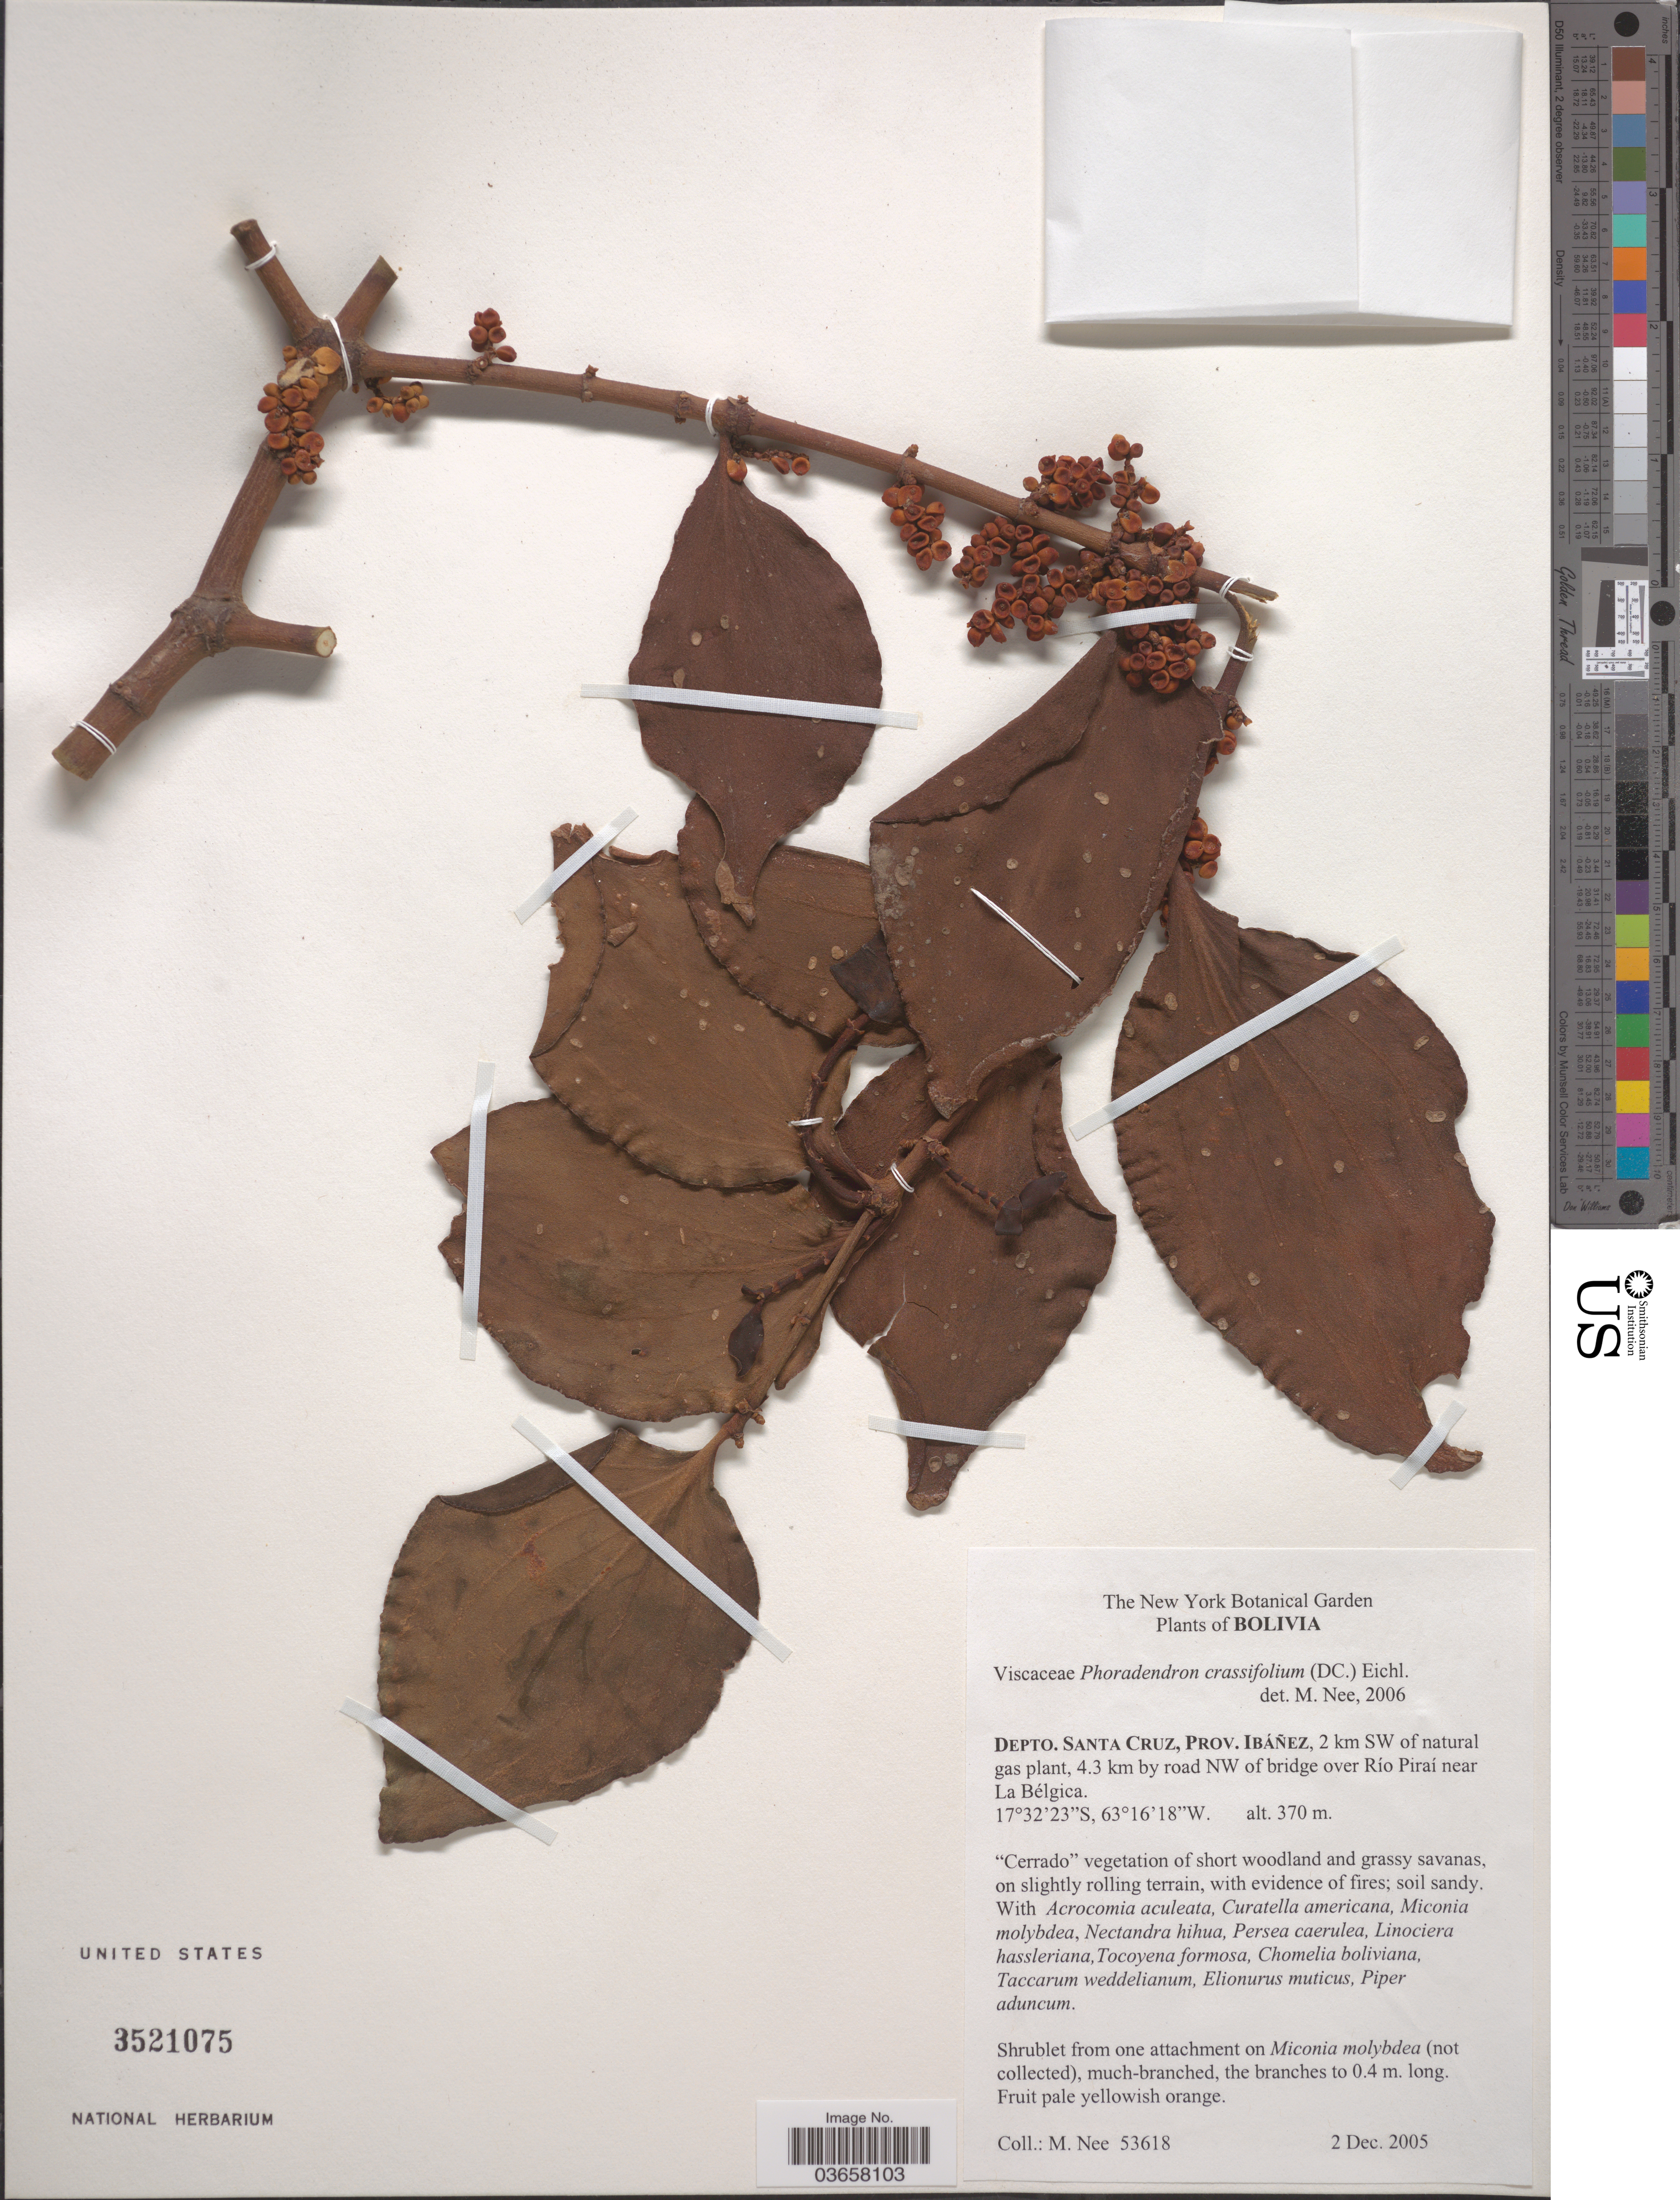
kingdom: Plantae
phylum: Tracheophyta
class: Magnoliopsida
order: Santalales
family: Viscaceae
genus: Phoradendron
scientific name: Phoradendron crassifolium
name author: (Pohl ex DC.) Eichler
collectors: M. Nee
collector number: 53618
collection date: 2005-12-02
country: Bolivia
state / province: Santa Cruz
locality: Depto. Santa Cruz, Prov. Ibáñez, 2 km SW of natural gas plant, 4.3 km by road NW of bridge over Río Piraí near La Bélgica.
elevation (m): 370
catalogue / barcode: US 3521075